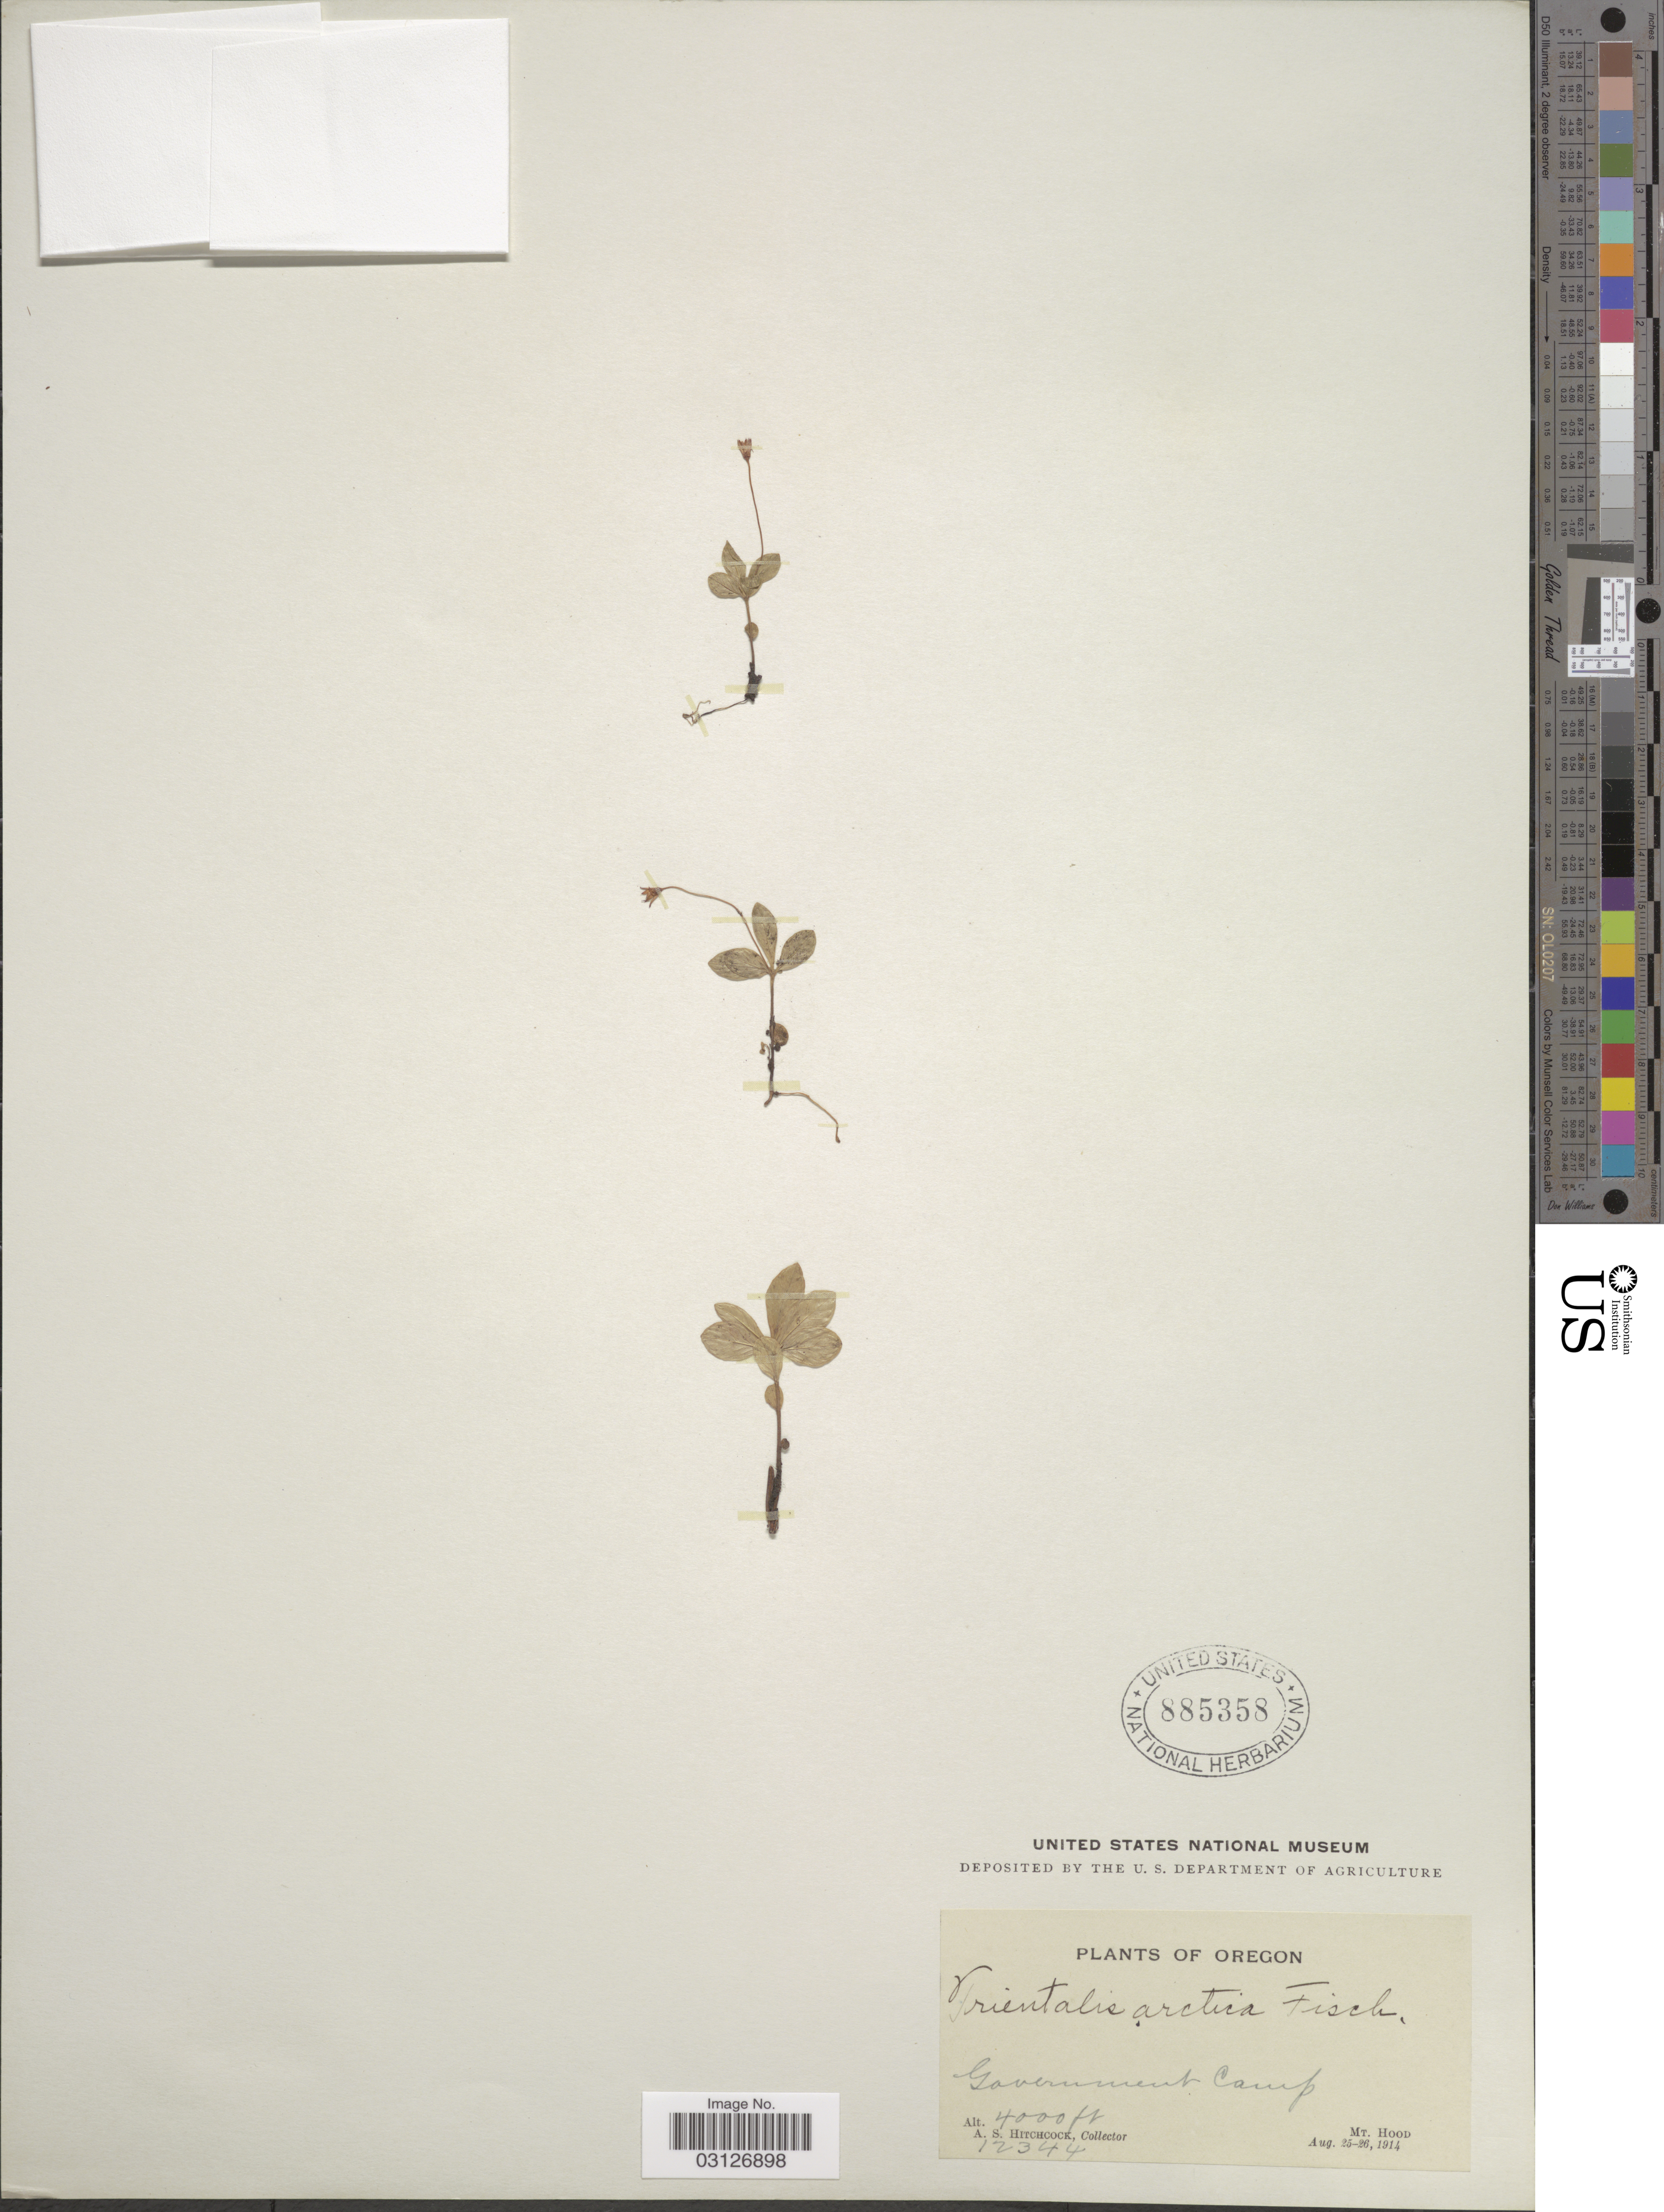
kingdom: Plantae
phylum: Tracheophyta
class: Magnoliopsida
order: Ericales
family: Primulaceae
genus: Trientalis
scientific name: Trientalis arctica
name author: Fisch. ex Hook.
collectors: A. S. Hitchcock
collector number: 12344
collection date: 1914-08-25/1914-08-26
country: United States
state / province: Oregon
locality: Government Camp. Mt. Hood.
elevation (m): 1219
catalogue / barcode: US 885358